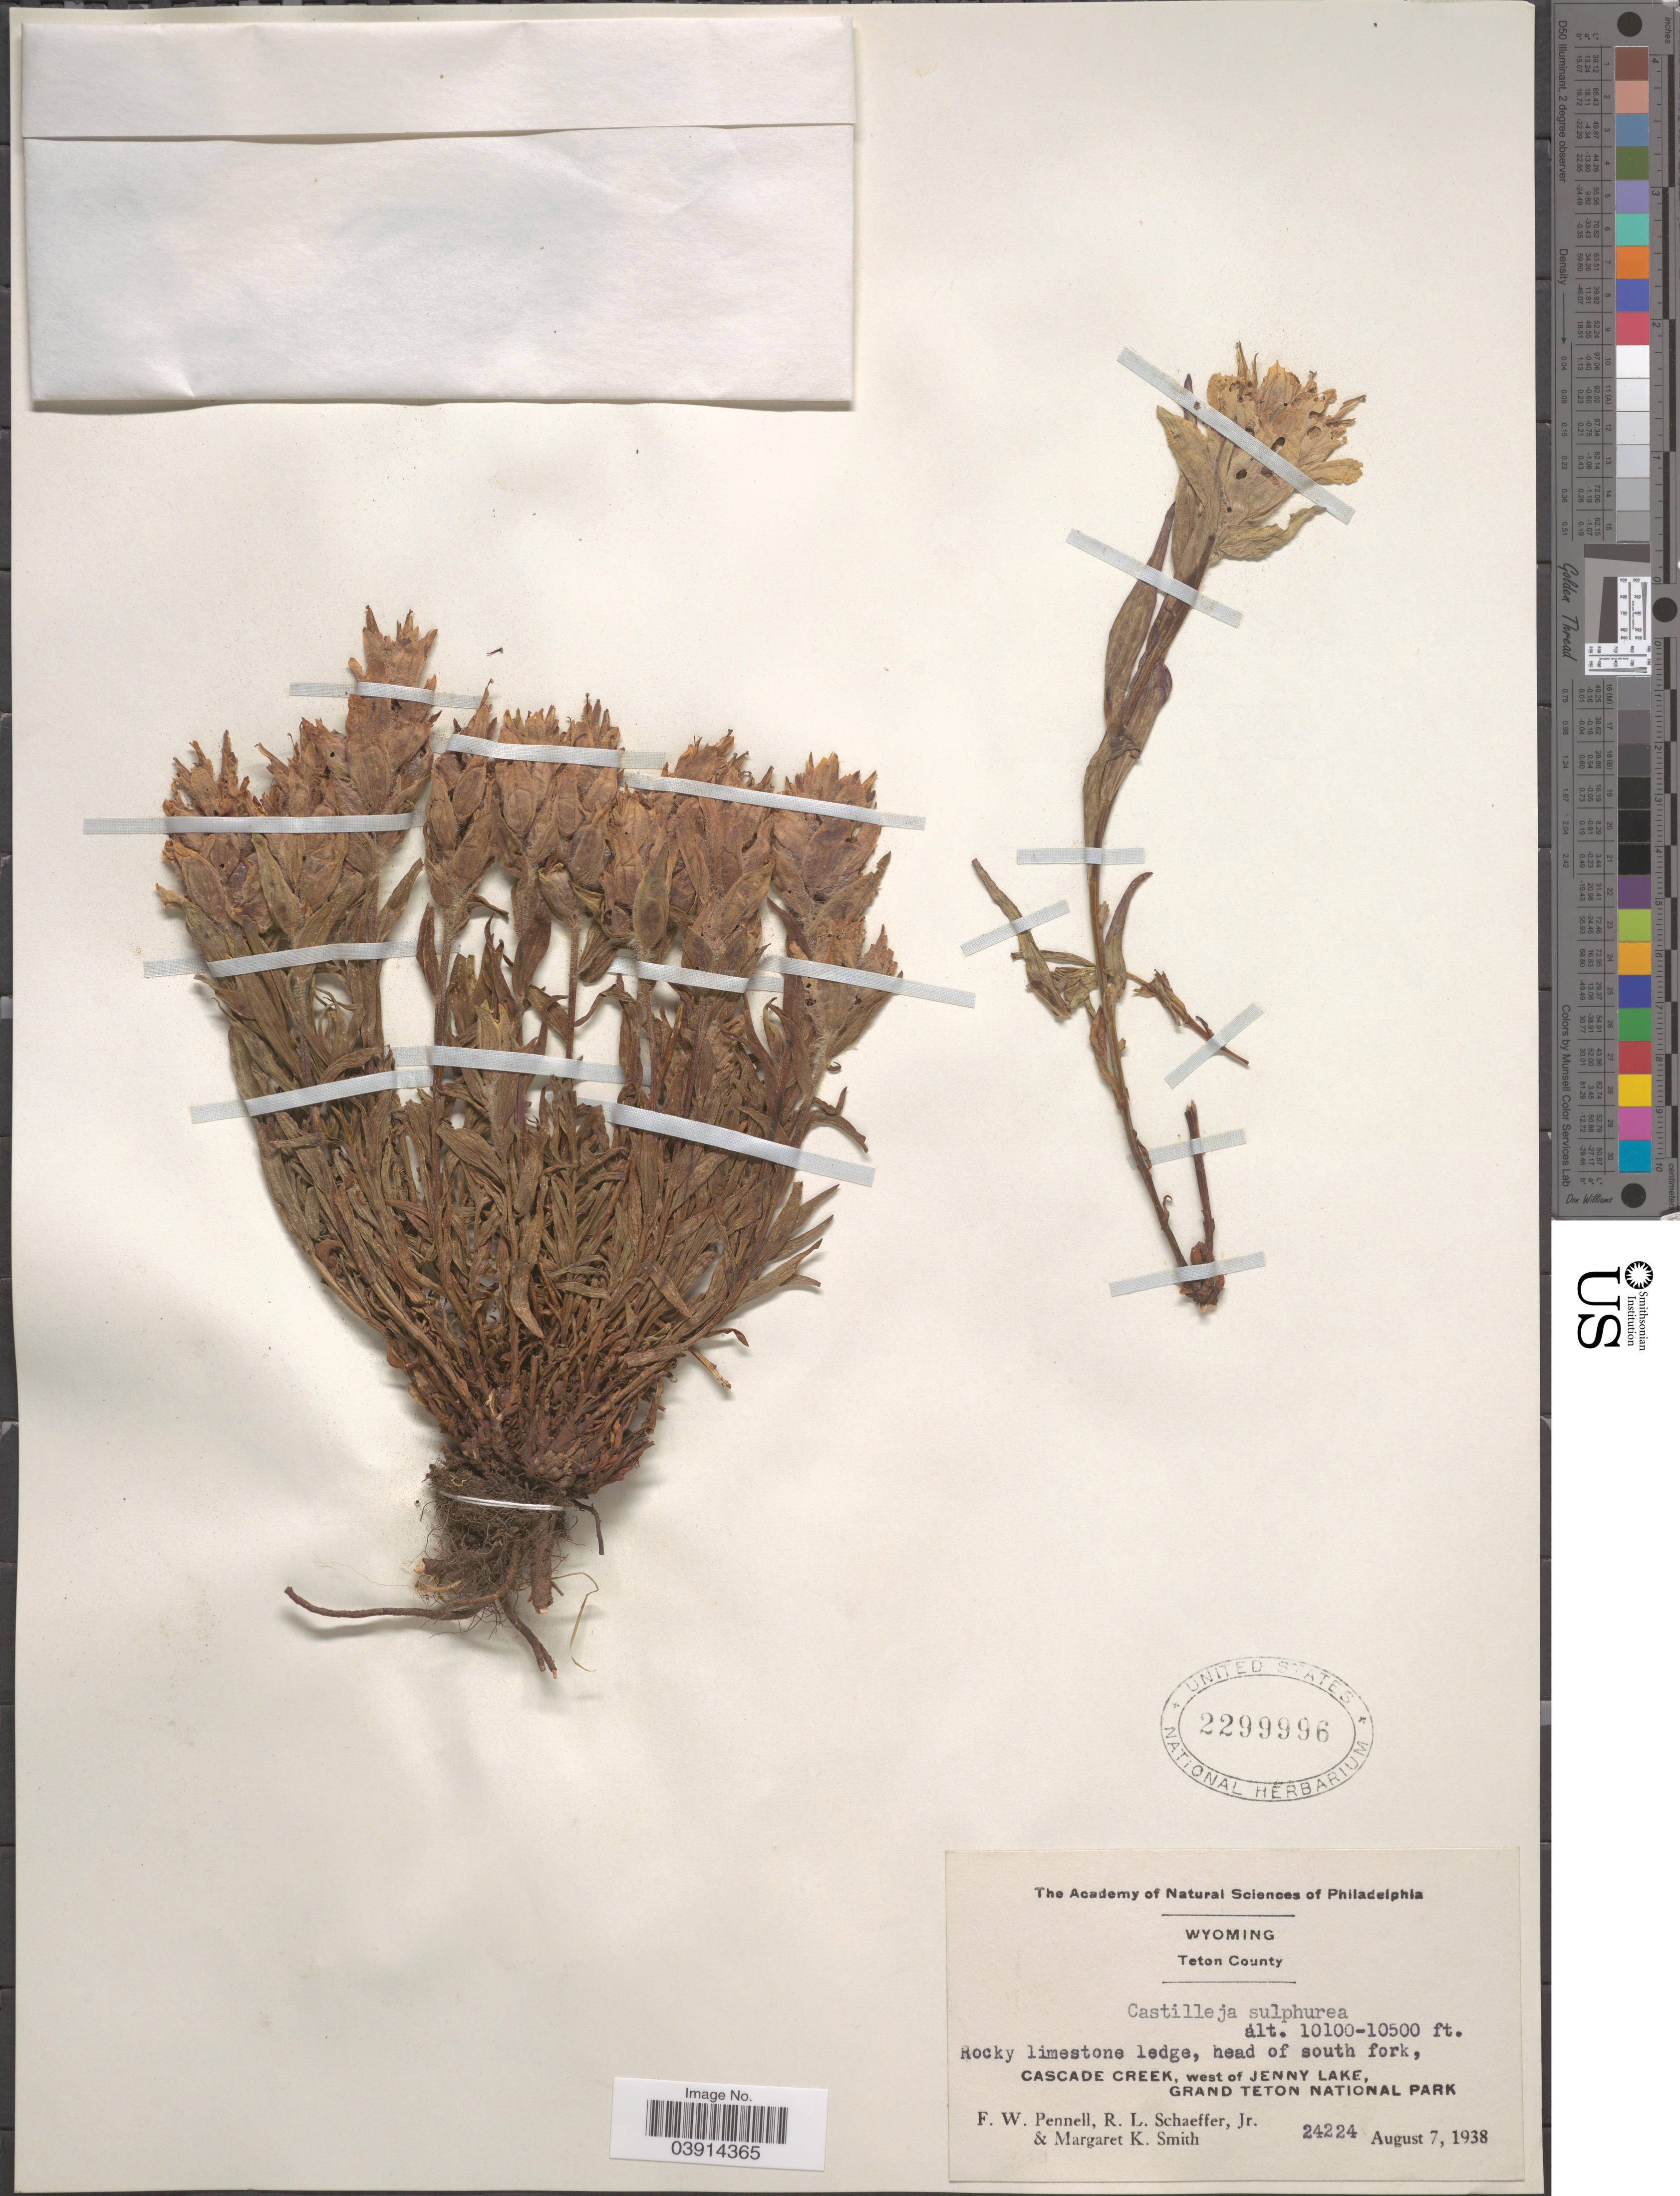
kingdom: Plantae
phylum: Tracheophyta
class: Magnoliopsida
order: Lamiales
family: Orobanchaceae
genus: Castilleja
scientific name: Castilleja sulphurea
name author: Rydb.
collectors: F. W. Pennell, R. L. Schaeffer Jr. & M. Smith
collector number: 24224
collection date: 1938-08-07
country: United States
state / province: Wyoming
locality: Teton County. Rocky limestone ledge, head of south fork, Cascade Creek, west of Jenny Lake, Grand Teton National Park.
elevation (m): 3078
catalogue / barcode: US 2299996